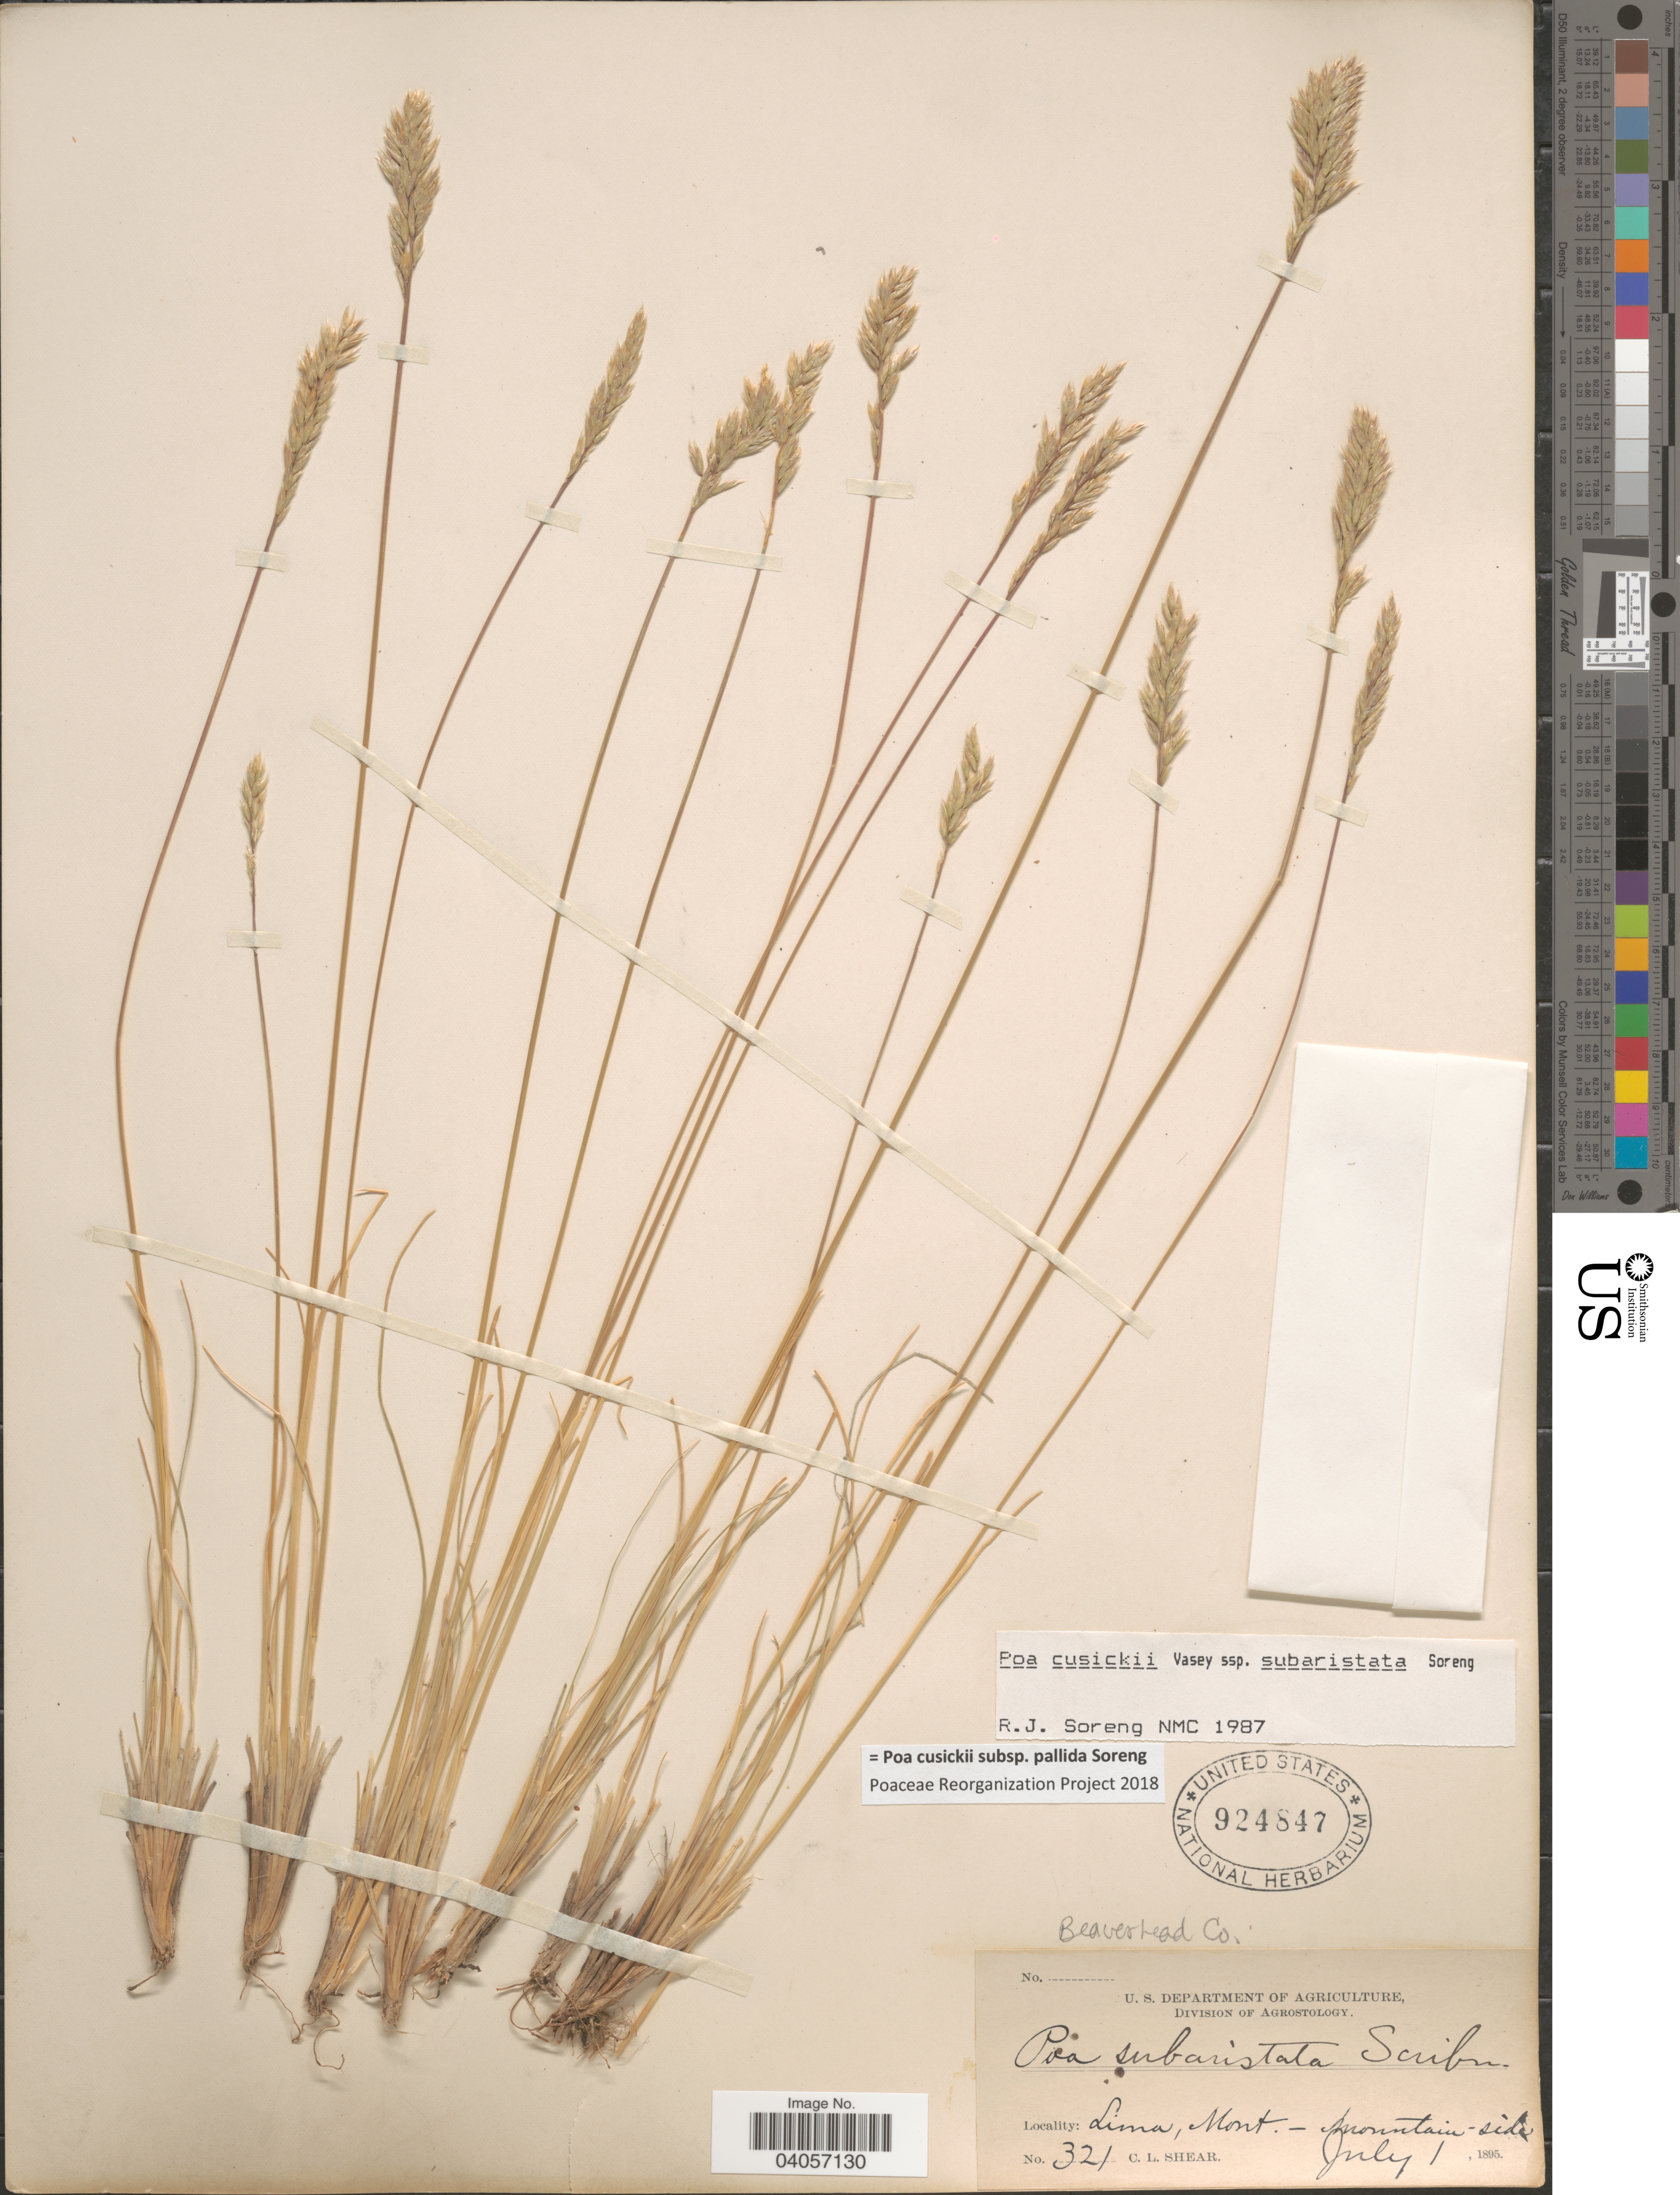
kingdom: Plantae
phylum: Tracheophyta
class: Liliopsida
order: Poales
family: Poaceae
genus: Poa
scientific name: Poa cusickii subsp. pallida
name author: Soreng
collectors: C. L. Shear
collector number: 321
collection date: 1895-07-01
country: United States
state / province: Montana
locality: Beaverhead Co. Lima, mountain-side.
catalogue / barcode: US 924847